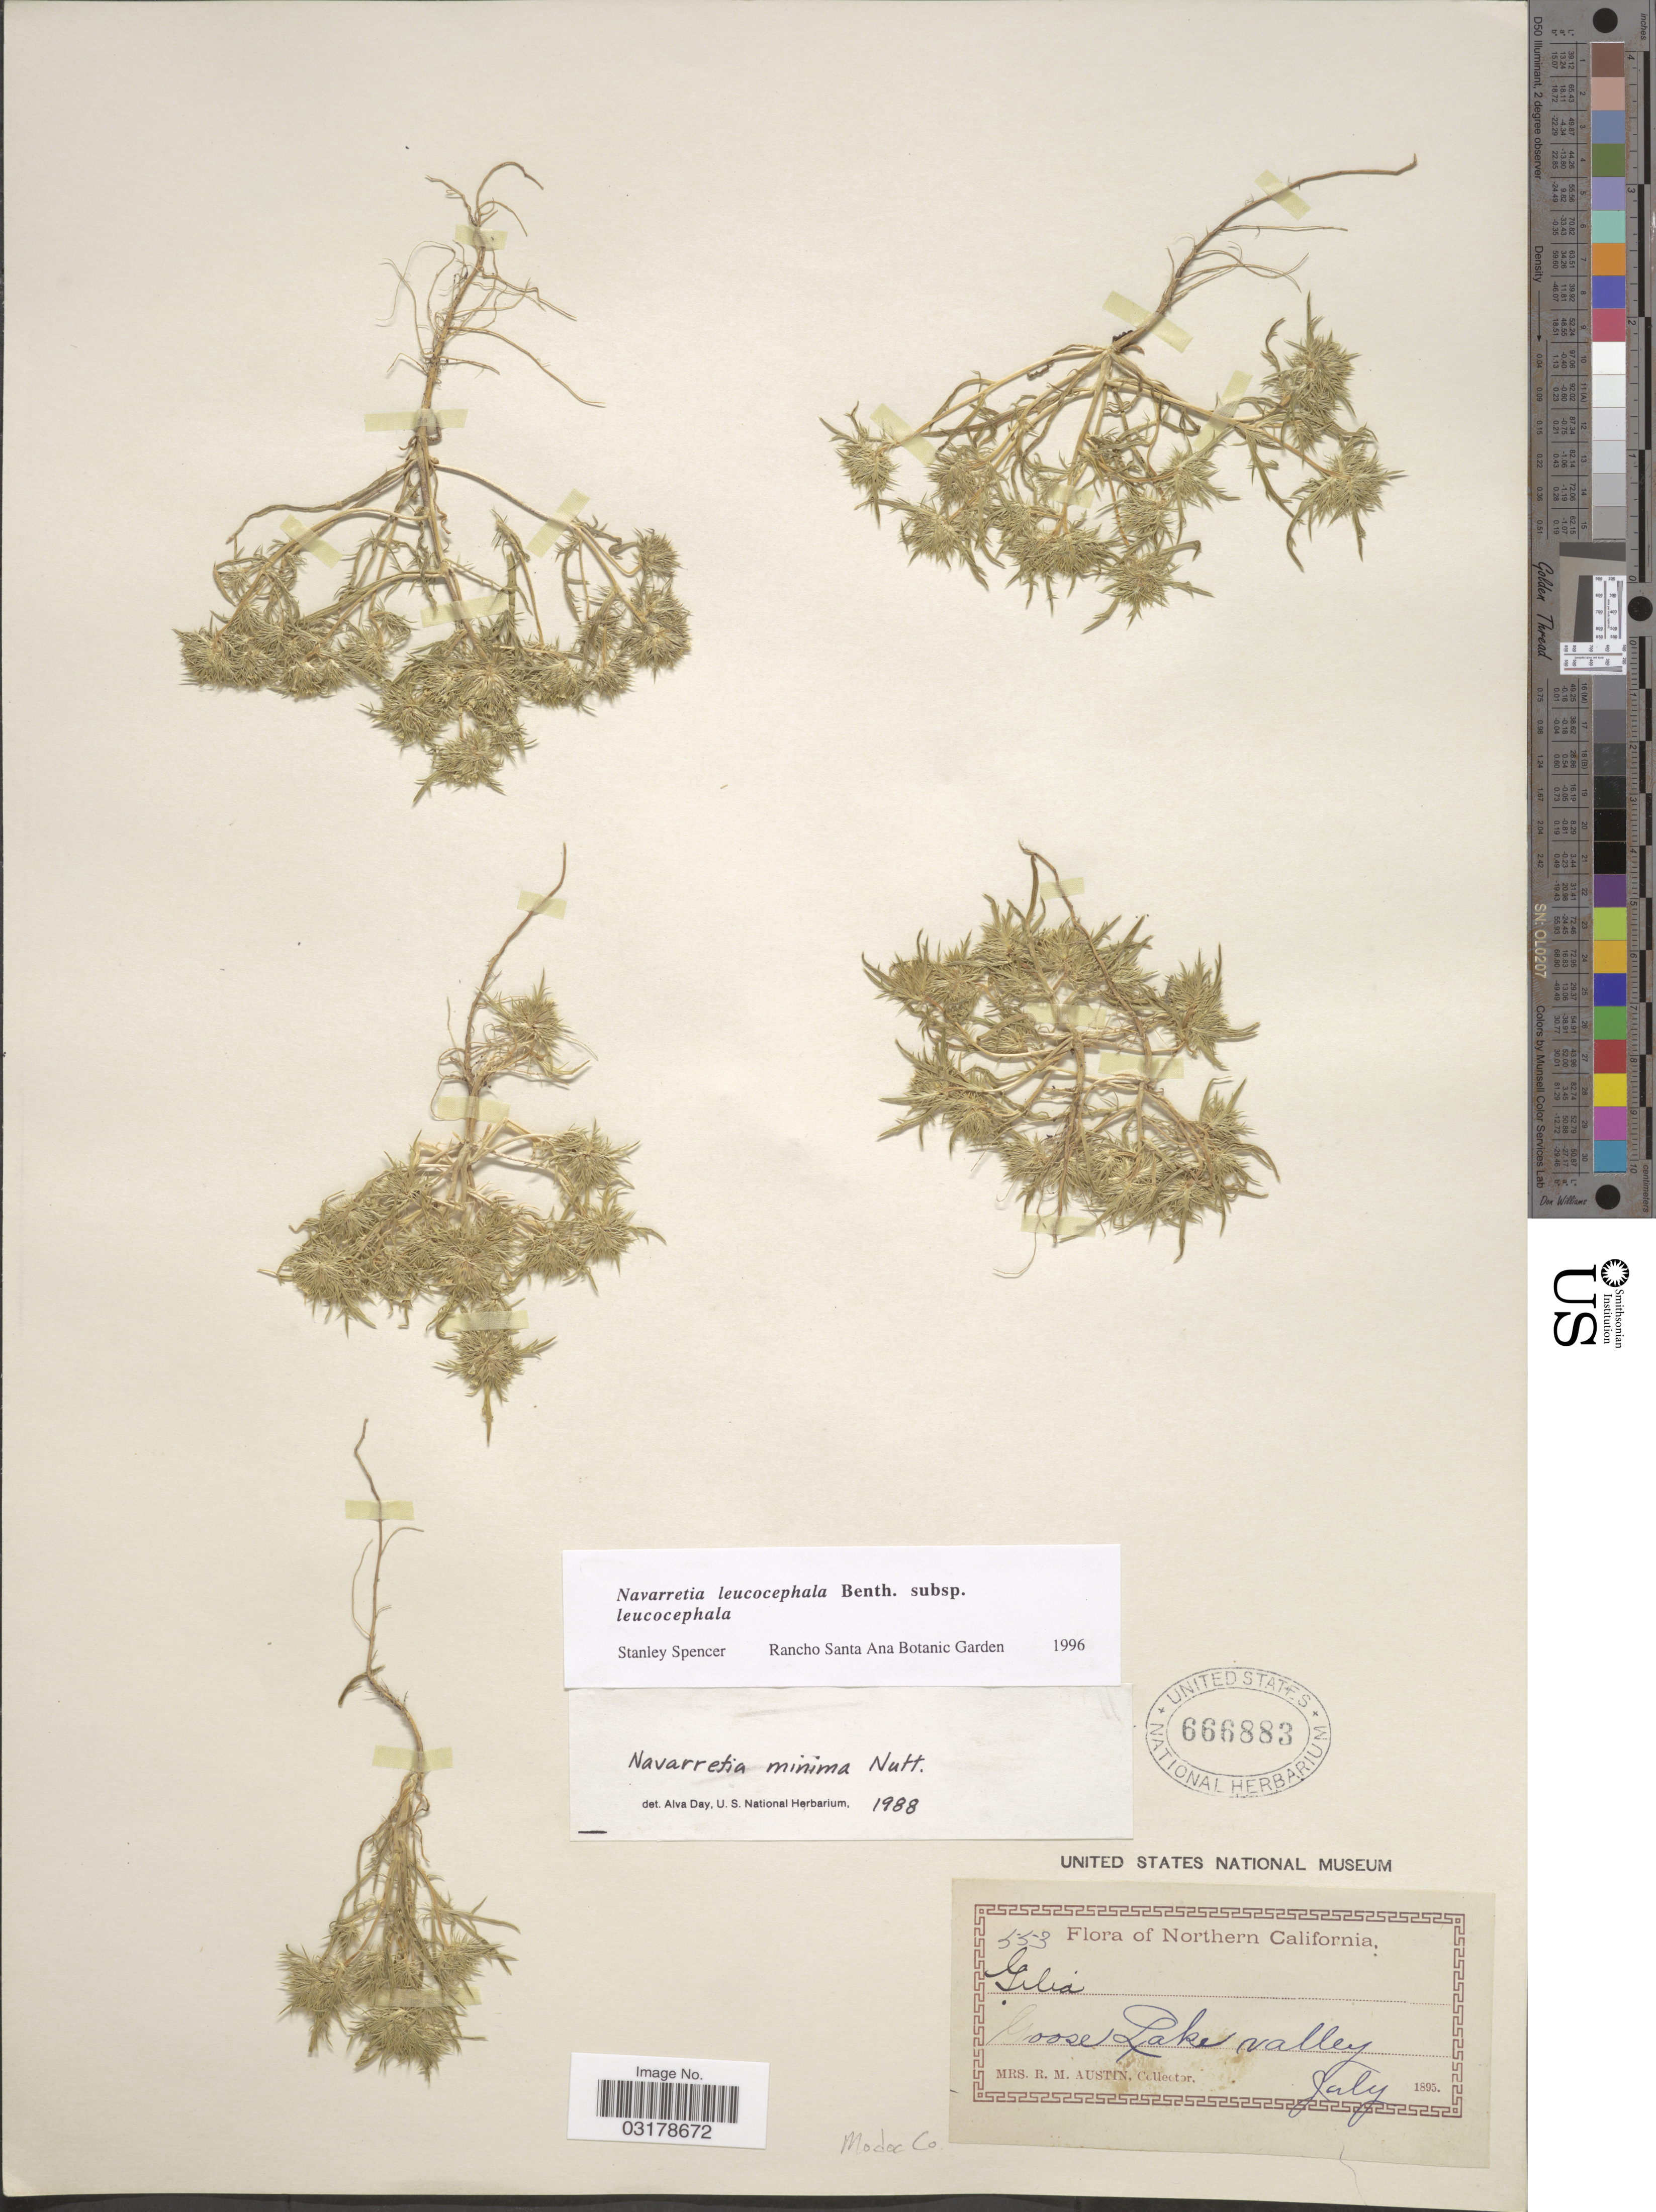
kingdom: Plantae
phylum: Tracheophyta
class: Magnoliopsida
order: Ericales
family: Polemoniaceae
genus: Navarretia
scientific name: Navarretia leucocephala subsp. leucocephala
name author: Benth.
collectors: R. Austin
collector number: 553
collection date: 1895-07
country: United States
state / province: California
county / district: Modoc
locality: Northern California. Goose Lake and valley. Modoc Co.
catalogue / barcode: US 666883